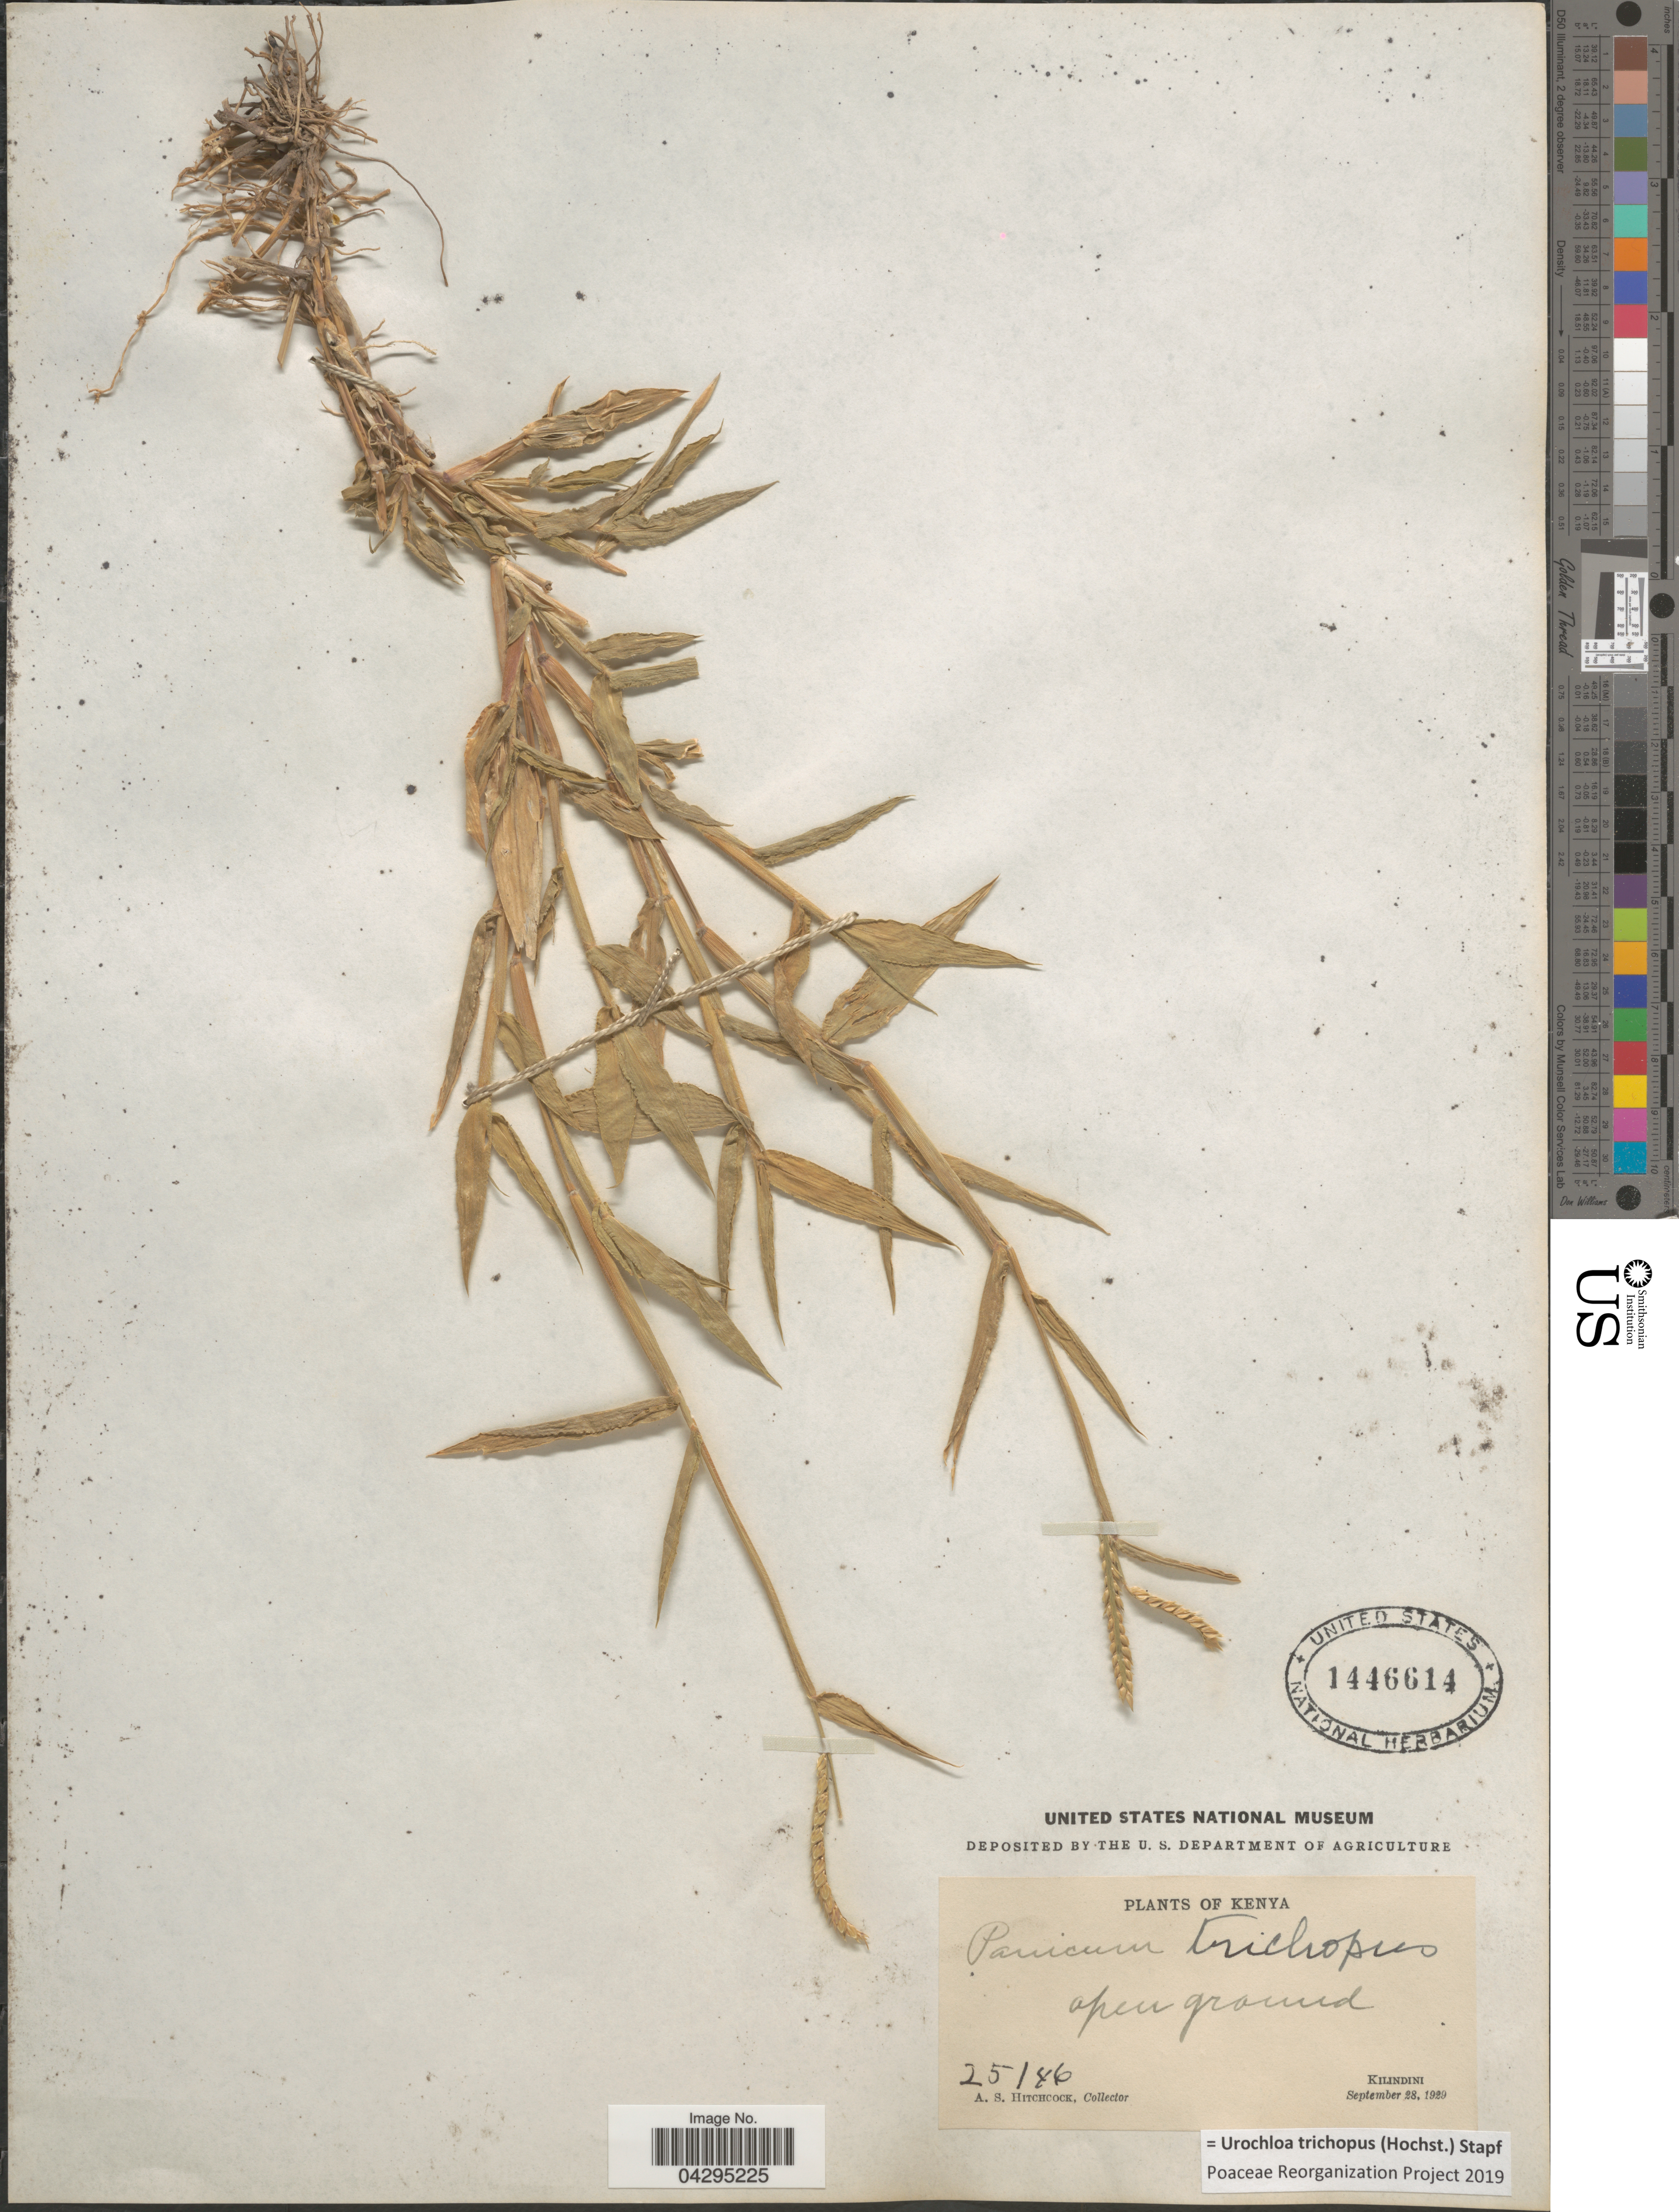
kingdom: Plantae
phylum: Tracheophyta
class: Liliopsida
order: Poales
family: Poaceae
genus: Urochloa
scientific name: Urochloa trichopus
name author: (Hochst.) Stapf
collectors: A. S. Hitchcock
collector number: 25146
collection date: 1929-09-28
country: Kenya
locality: Open ground, Kilindini.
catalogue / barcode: US 1446614